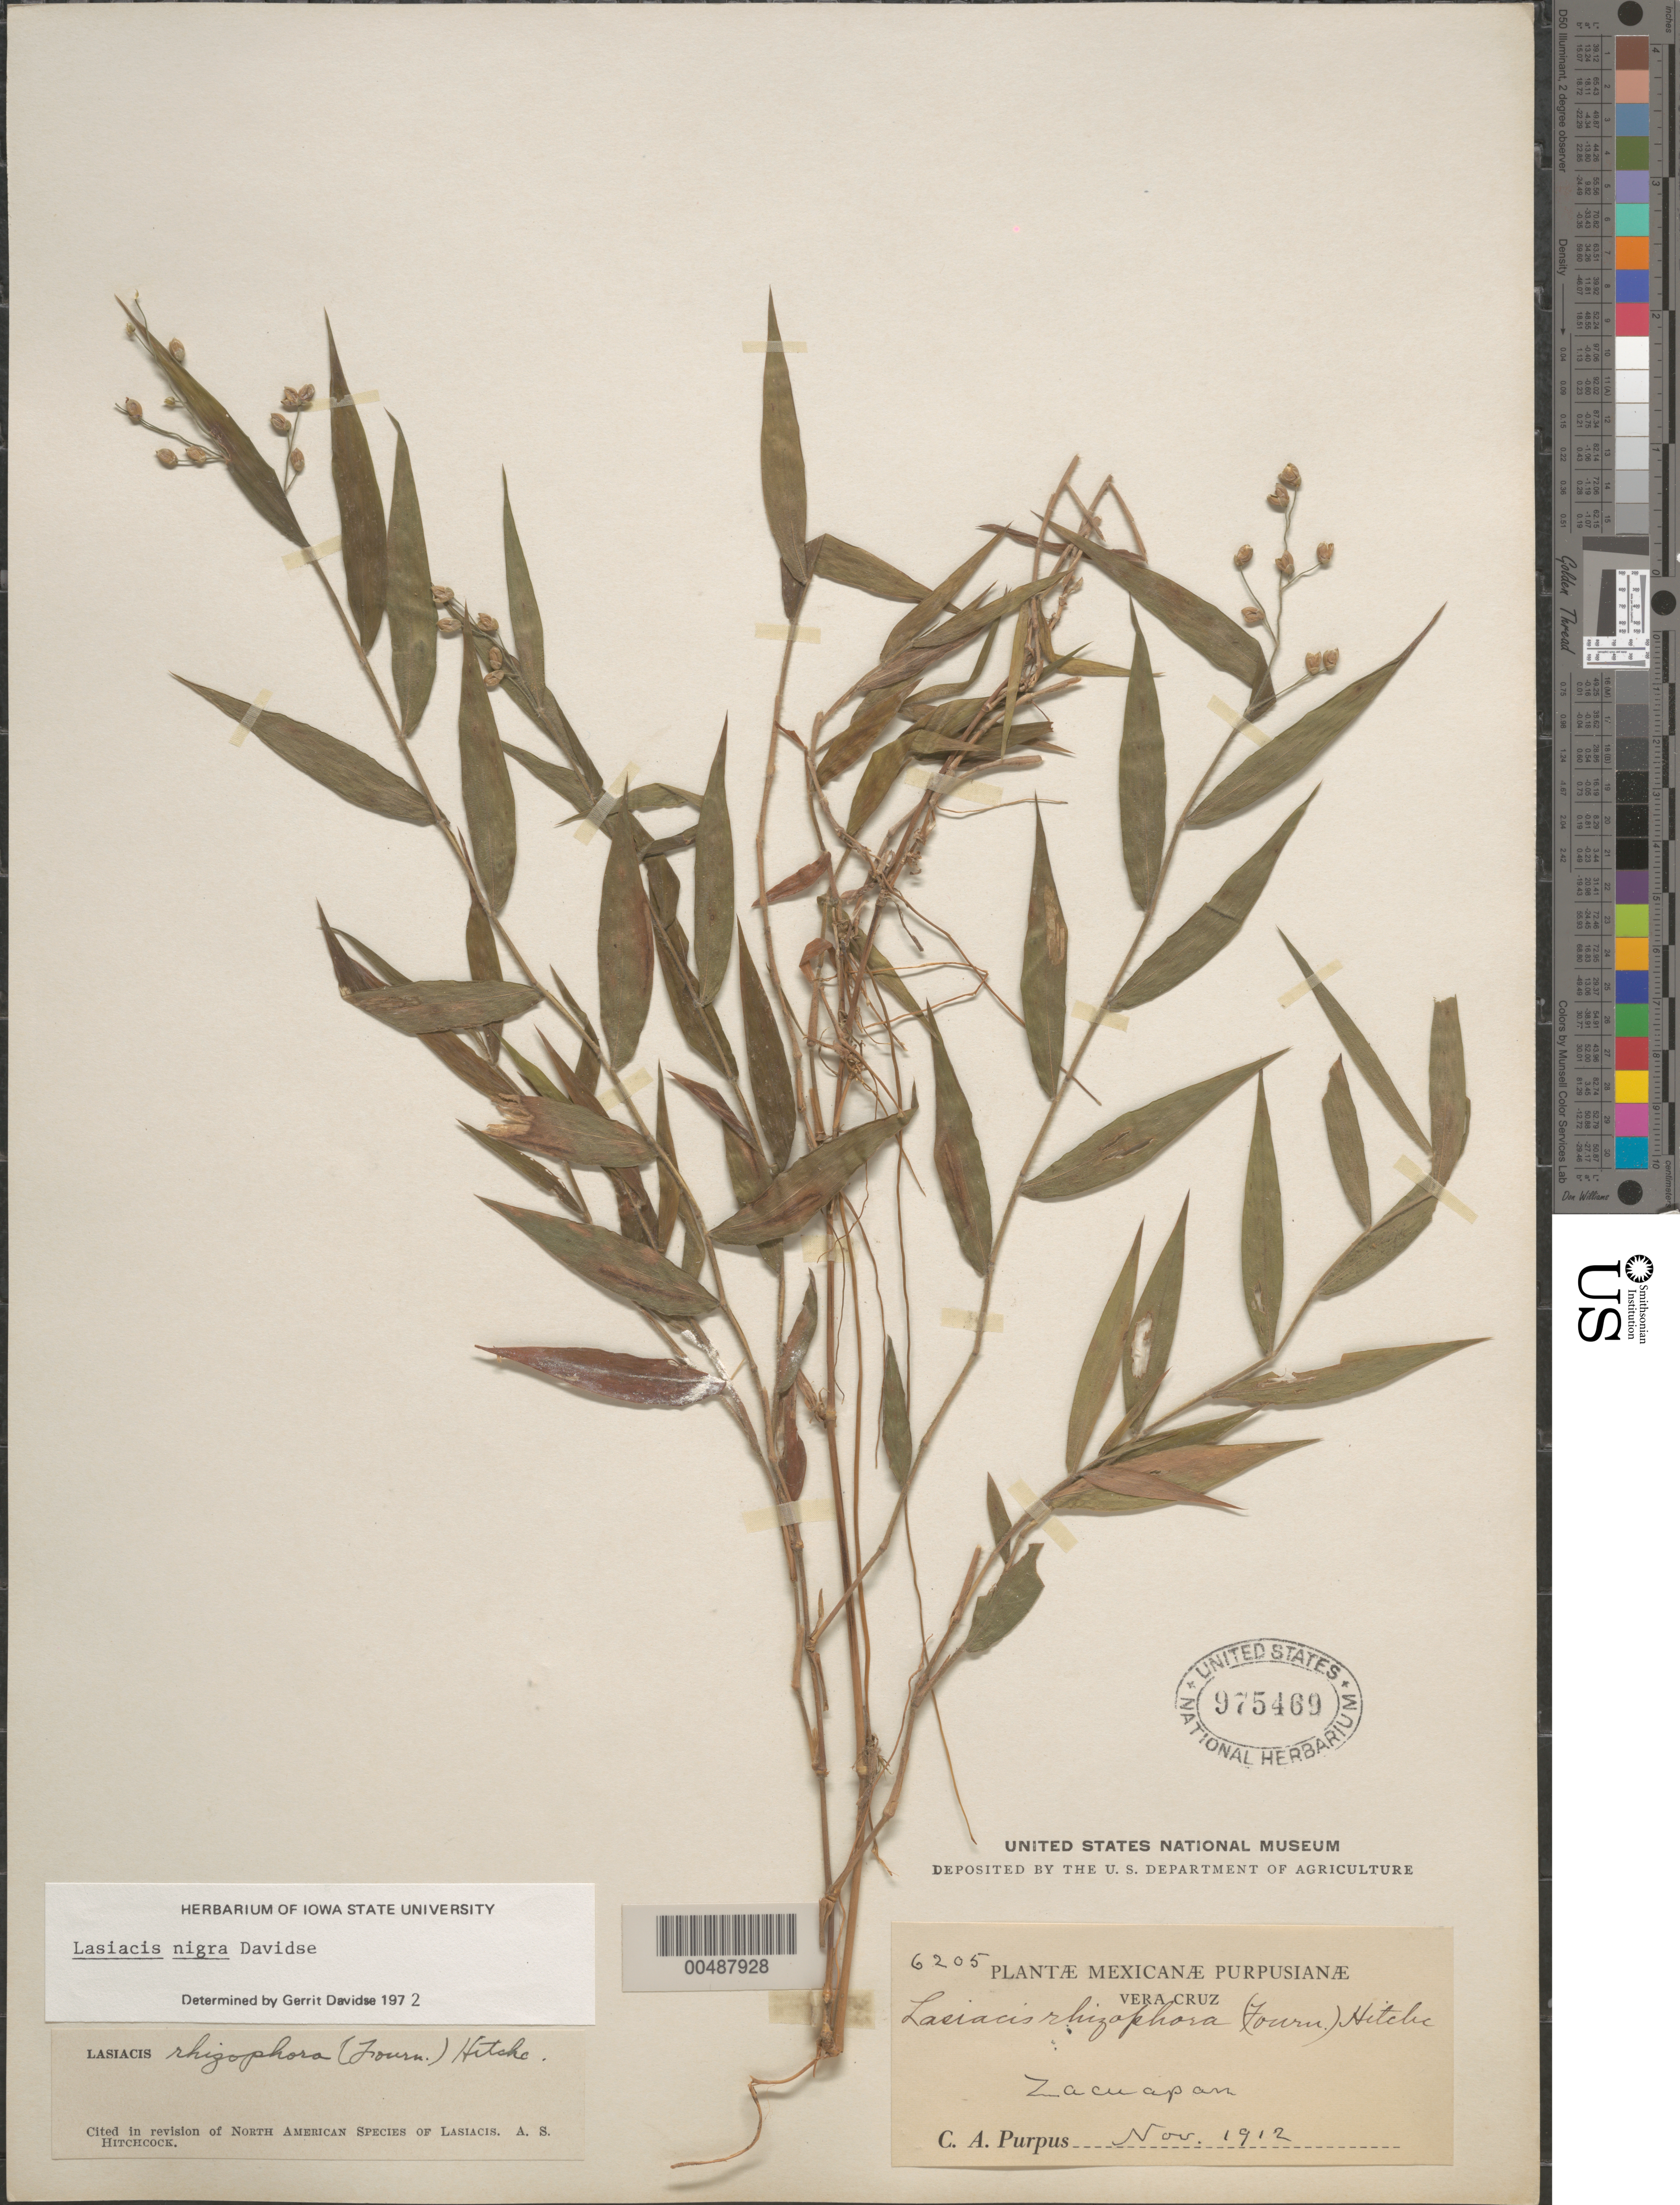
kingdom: Plantae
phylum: Tracheophyta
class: Liliopsida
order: Poales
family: Poaceae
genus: Lasiacis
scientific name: Lasiacis maxonii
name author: Swallen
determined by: Davidse, Gerrit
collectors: C. A. Purpus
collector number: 6205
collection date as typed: Nov 1912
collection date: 1912-11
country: Mexico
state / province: Veracruz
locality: Zacuapan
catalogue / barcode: US 975469